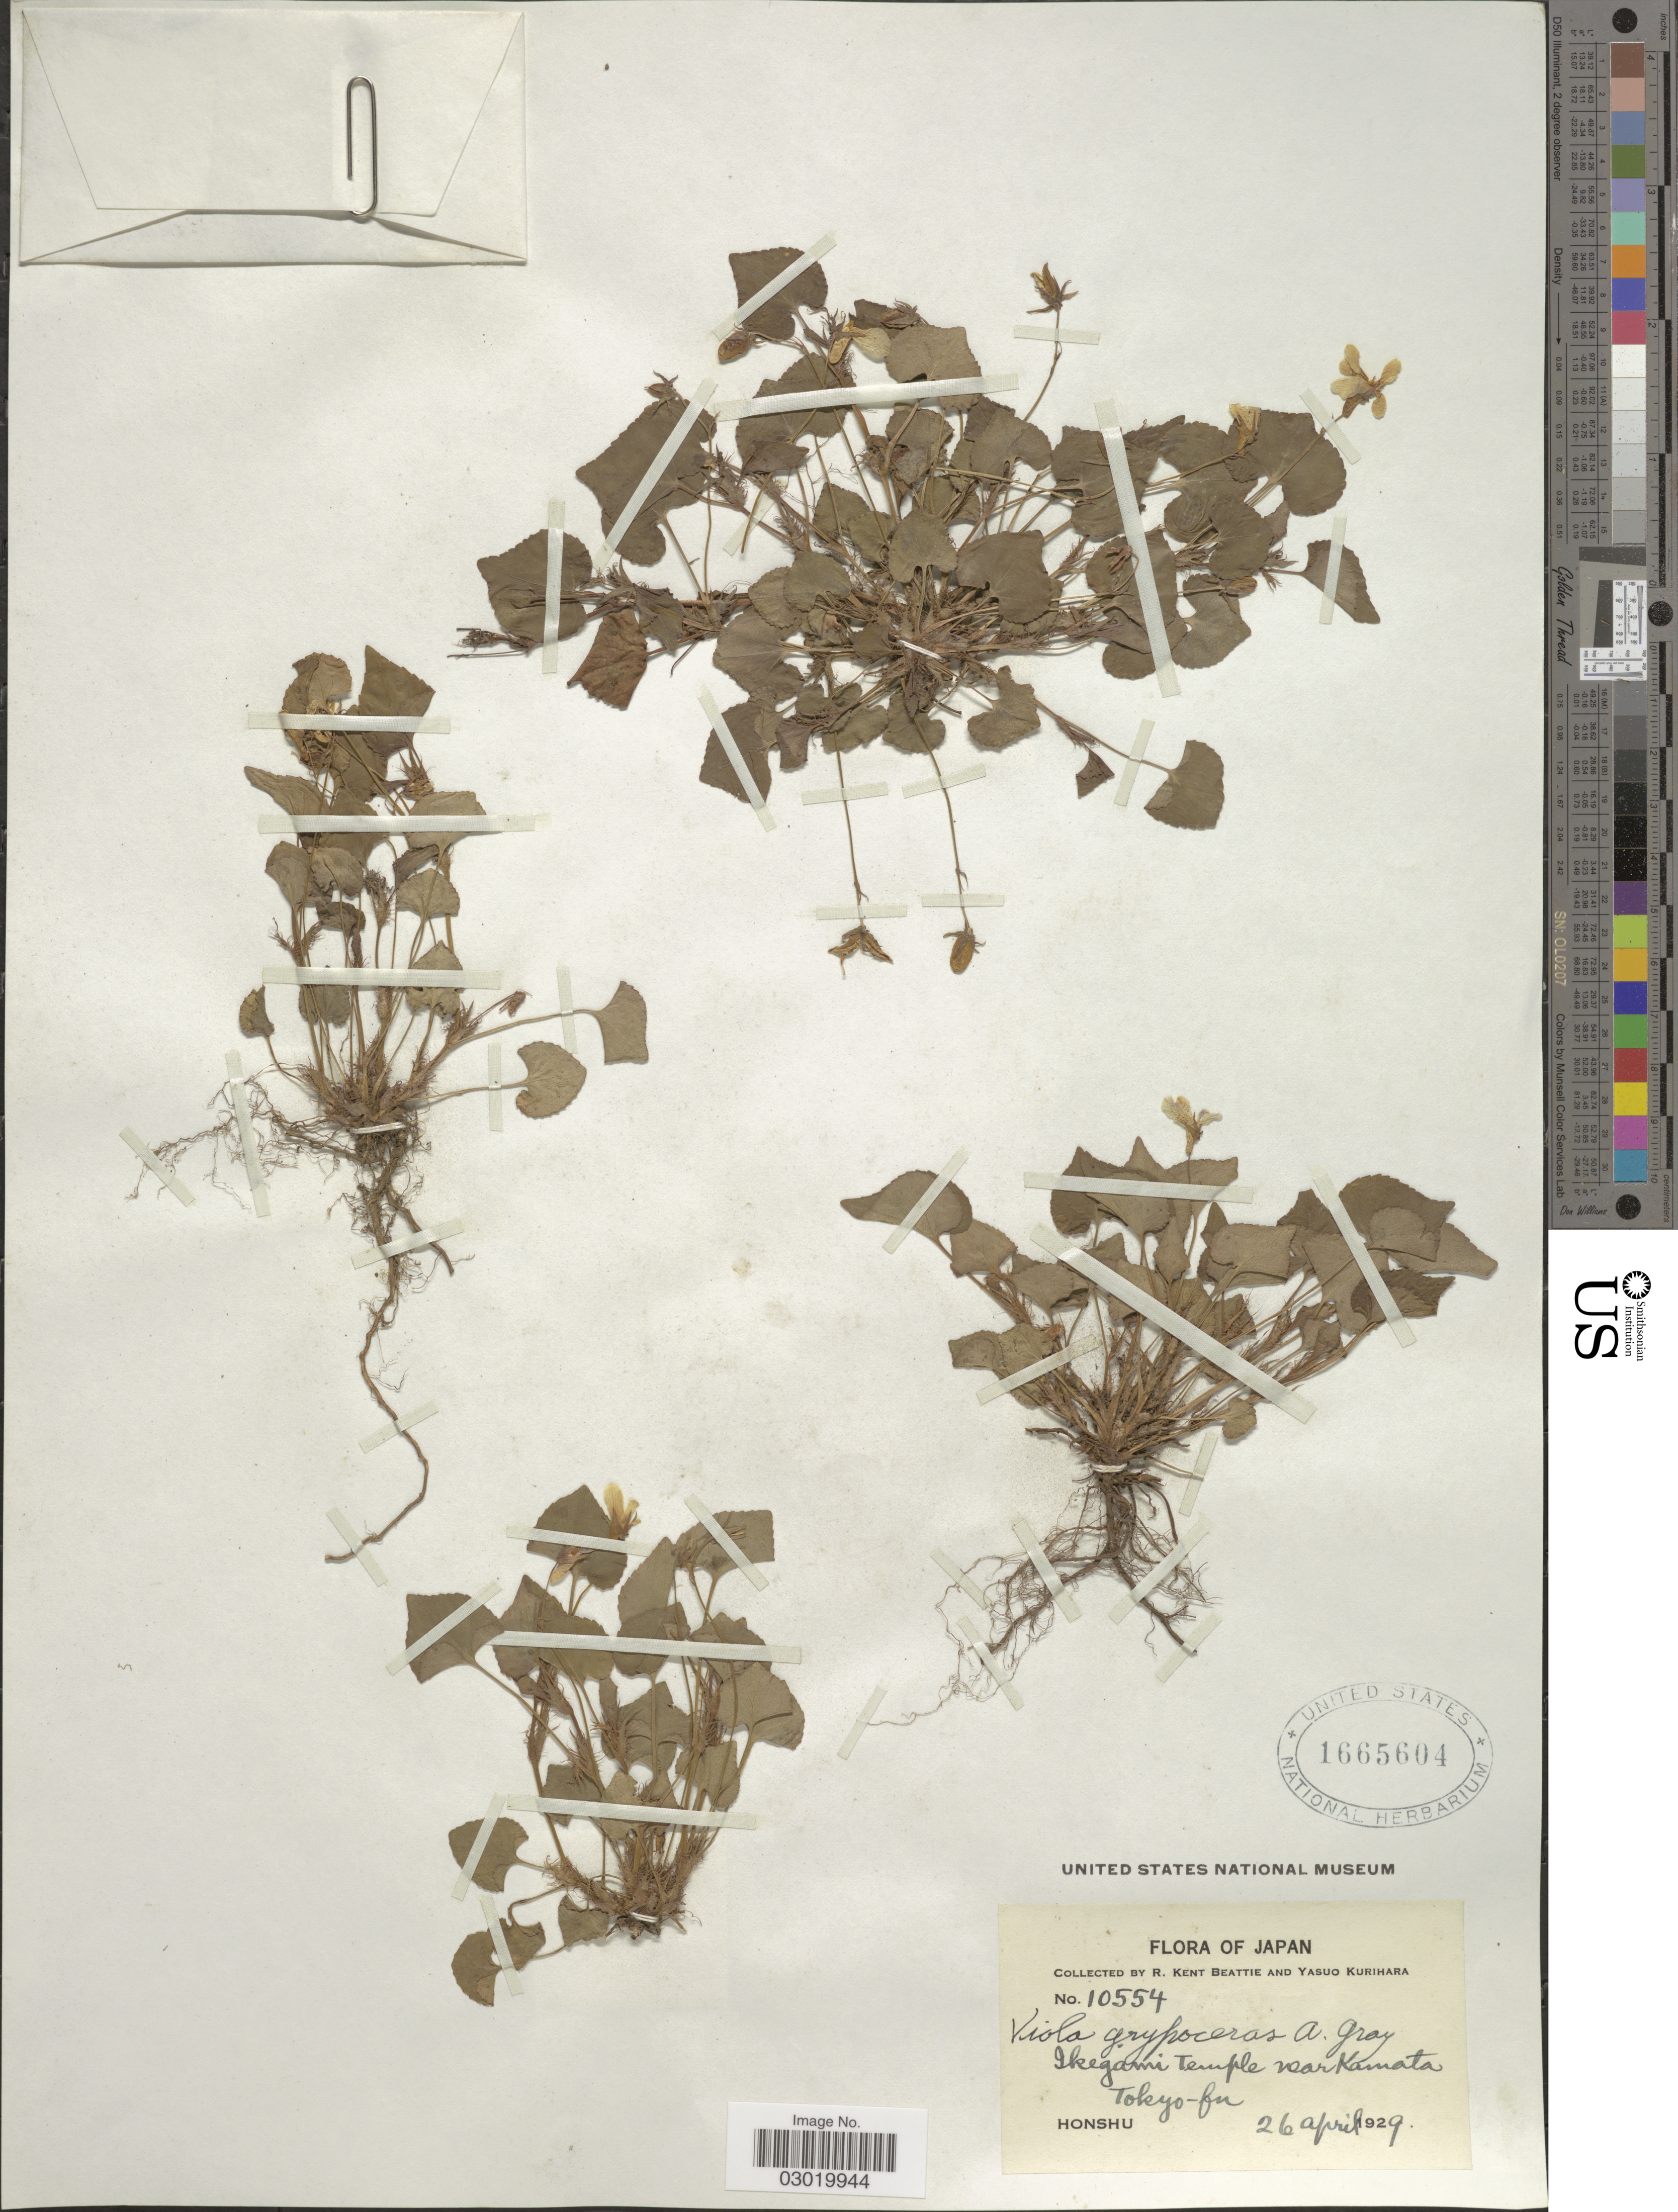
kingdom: Plantae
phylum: Tracheophyta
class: Magnoliopsida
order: Malpighiales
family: Violaceae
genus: Viola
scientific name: Viola grypoceras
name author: A. Gray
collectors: R. K. Beattie & Y. Kurihara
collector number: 10554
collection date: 1929-04-26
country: Japan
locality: Ikegami Temple near Kamata Tokyo-fu. Honshu.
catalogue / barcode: US 1665604